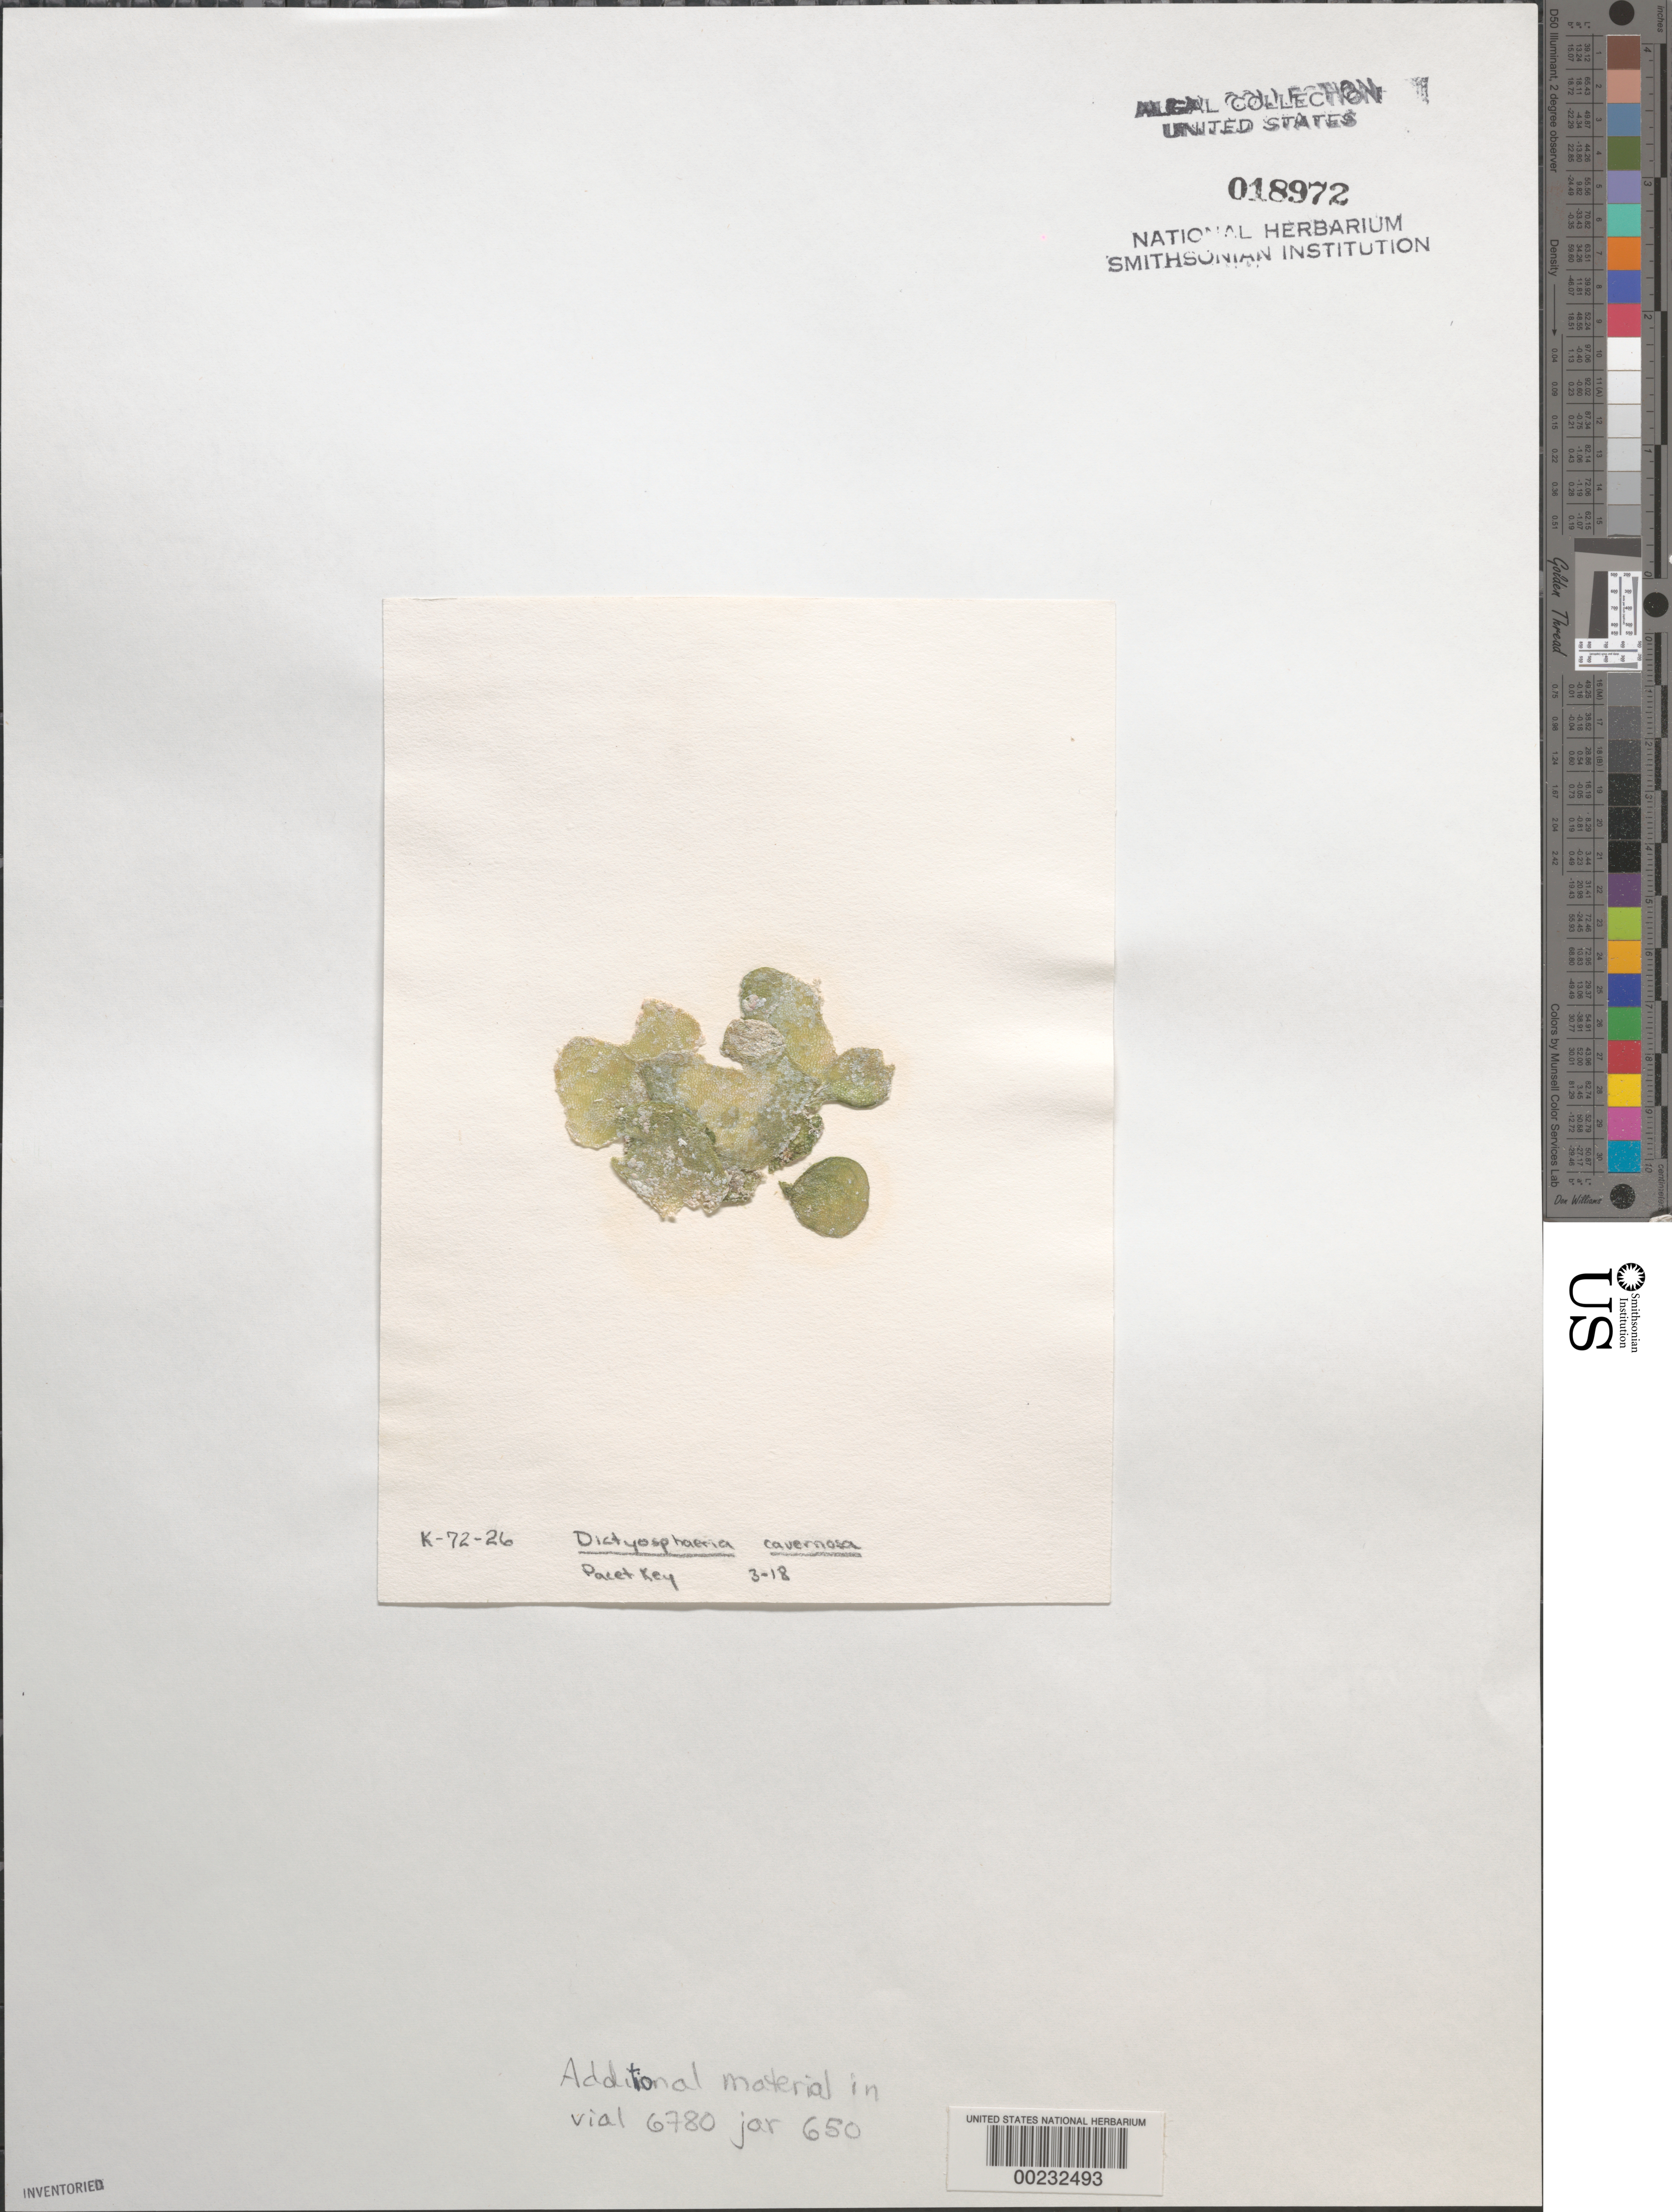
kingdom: Plantae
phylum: Chlorophyta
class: Ulvophyceae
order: Siphonocladales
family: Siphonocladaceae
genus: Dictyosphaeria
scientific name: Dictyosphaeria cavernosa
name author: (Forssk.) Børgesen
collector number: K-72-26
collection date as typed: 18 Mar 1972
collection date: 1972-03-18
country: United States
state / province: Florida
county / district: Monroe County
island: Pacet Key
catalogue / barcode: US 18972